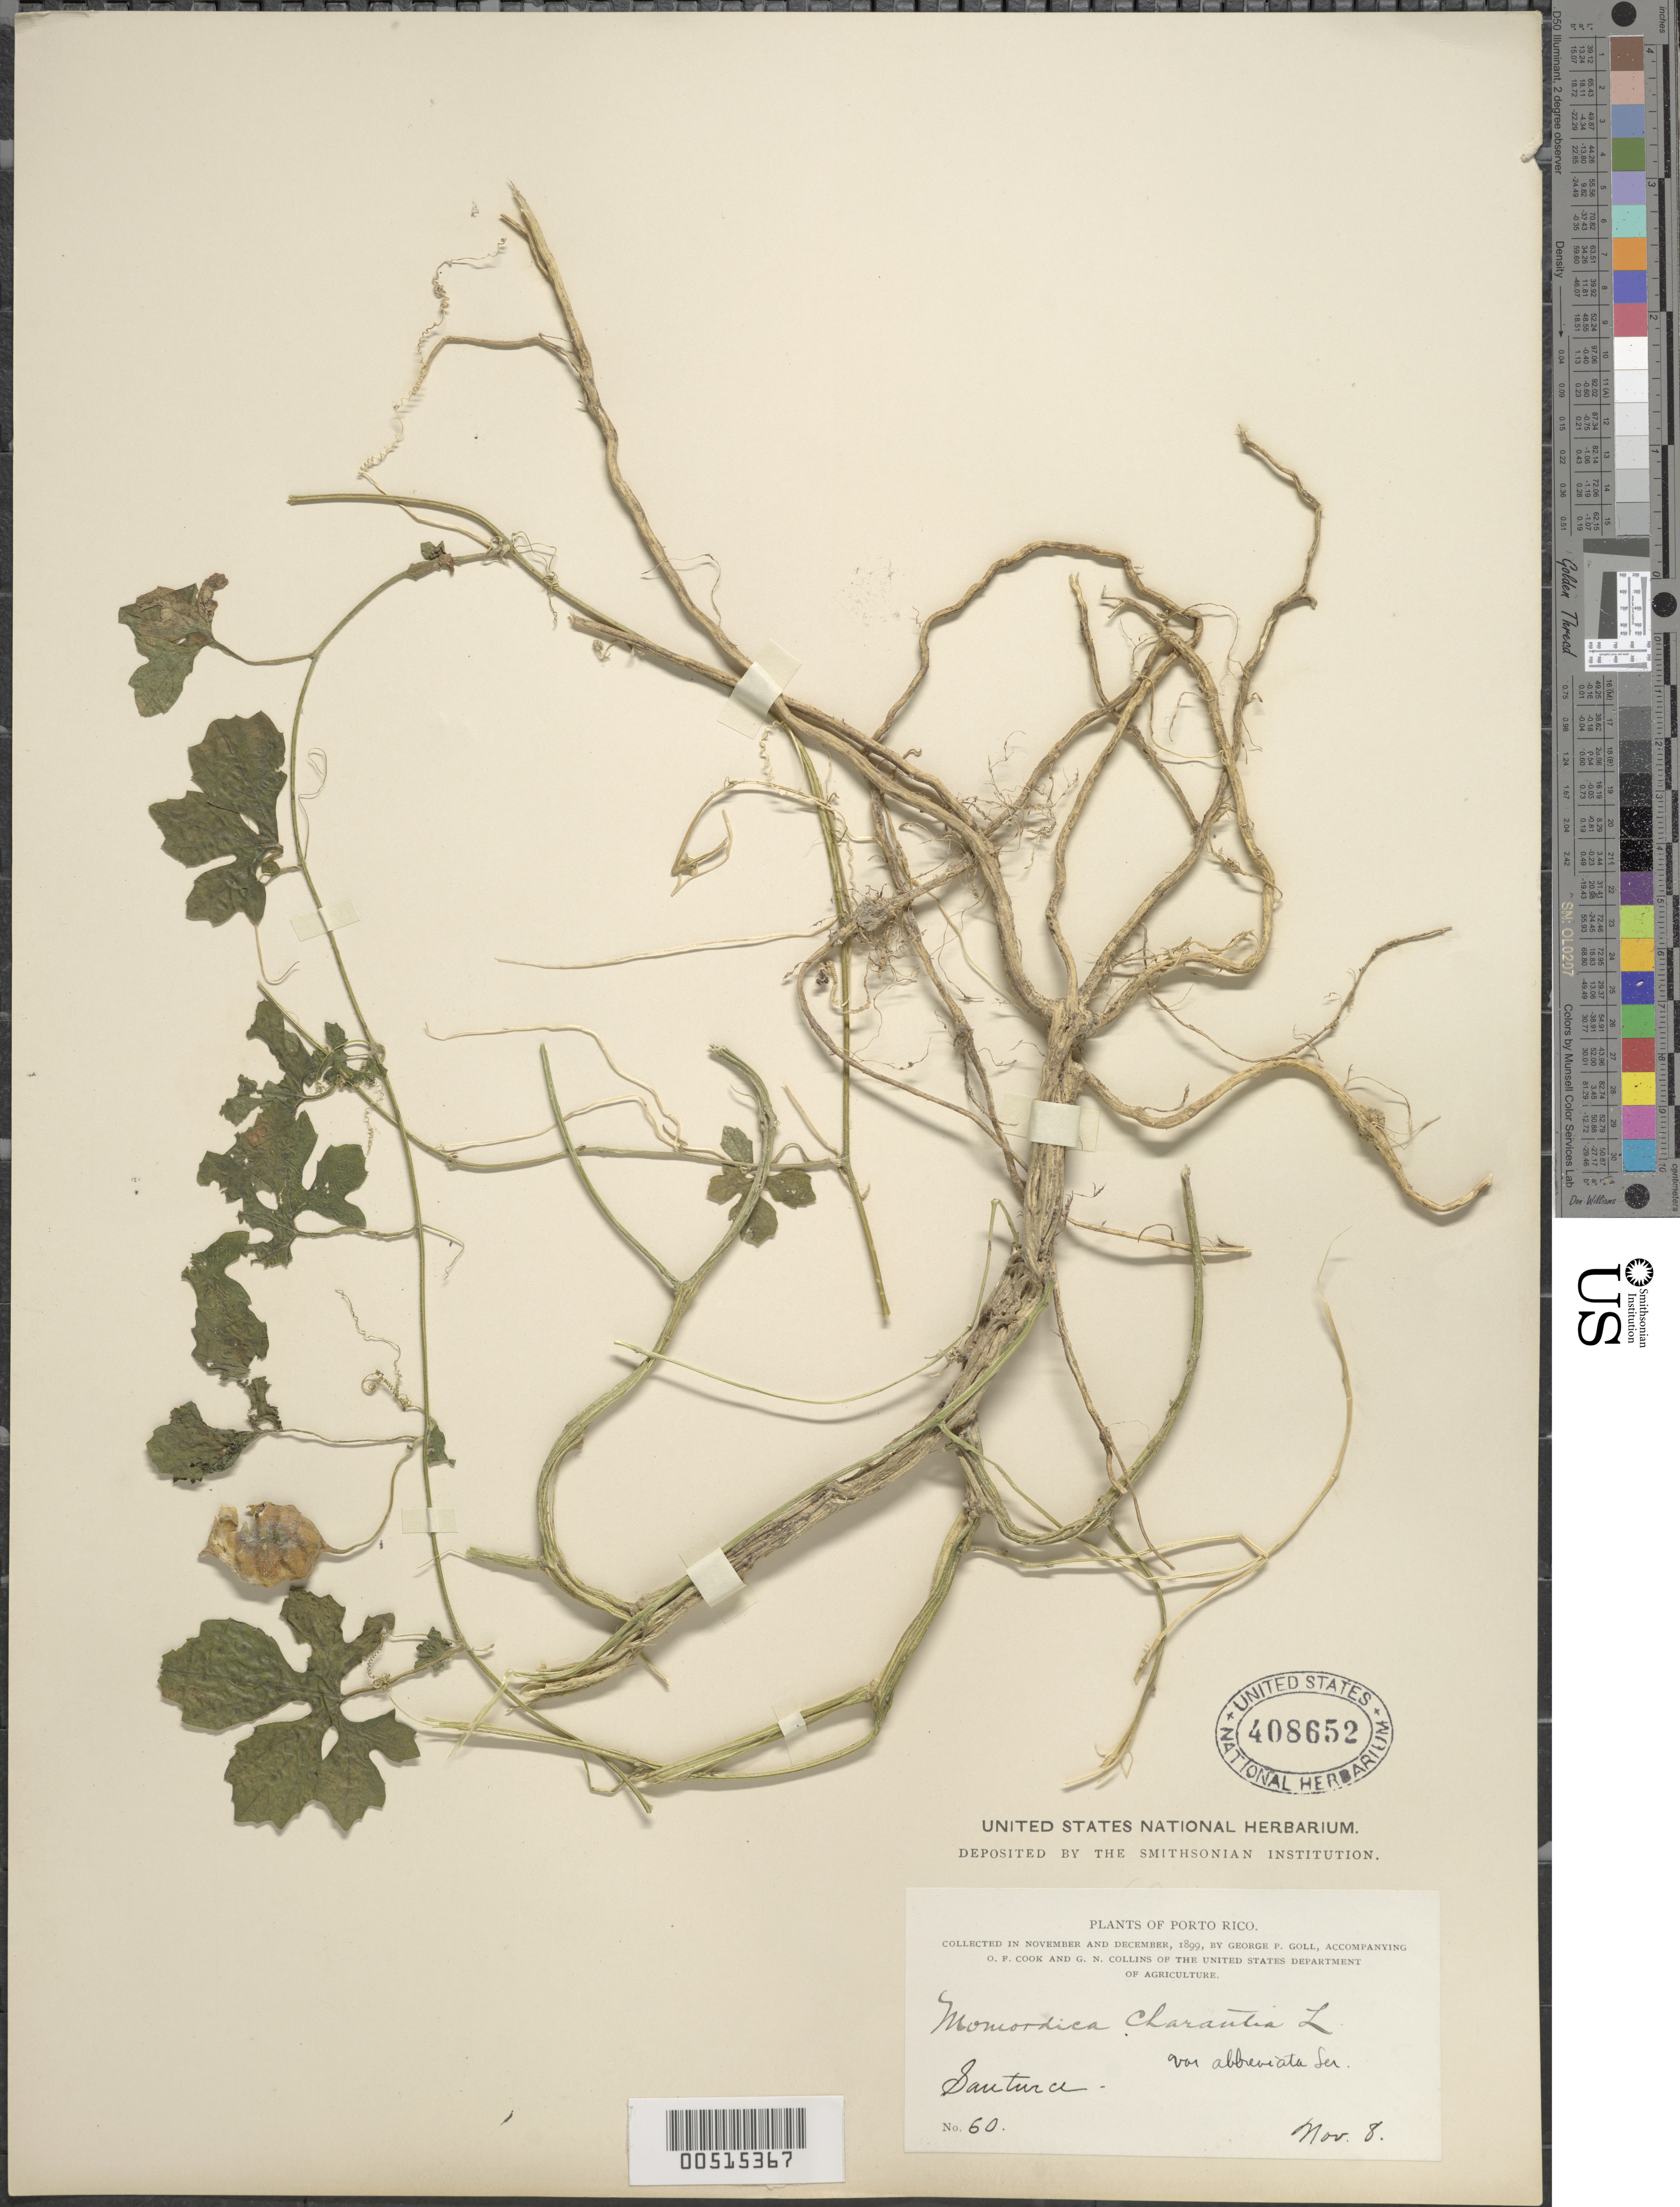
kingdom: Plantae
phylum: Tracheophyta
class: Magnoliopsida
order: Cucurbitales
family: Cucurbitaceae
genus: Momordica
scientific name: Momordica charantia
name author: L.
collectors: G. Goll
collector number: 60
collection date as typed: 08 Nov 1899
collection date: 1899-11-08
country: Puerto Rico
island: Greater Antilles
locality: Santurce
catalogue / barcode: US 408652